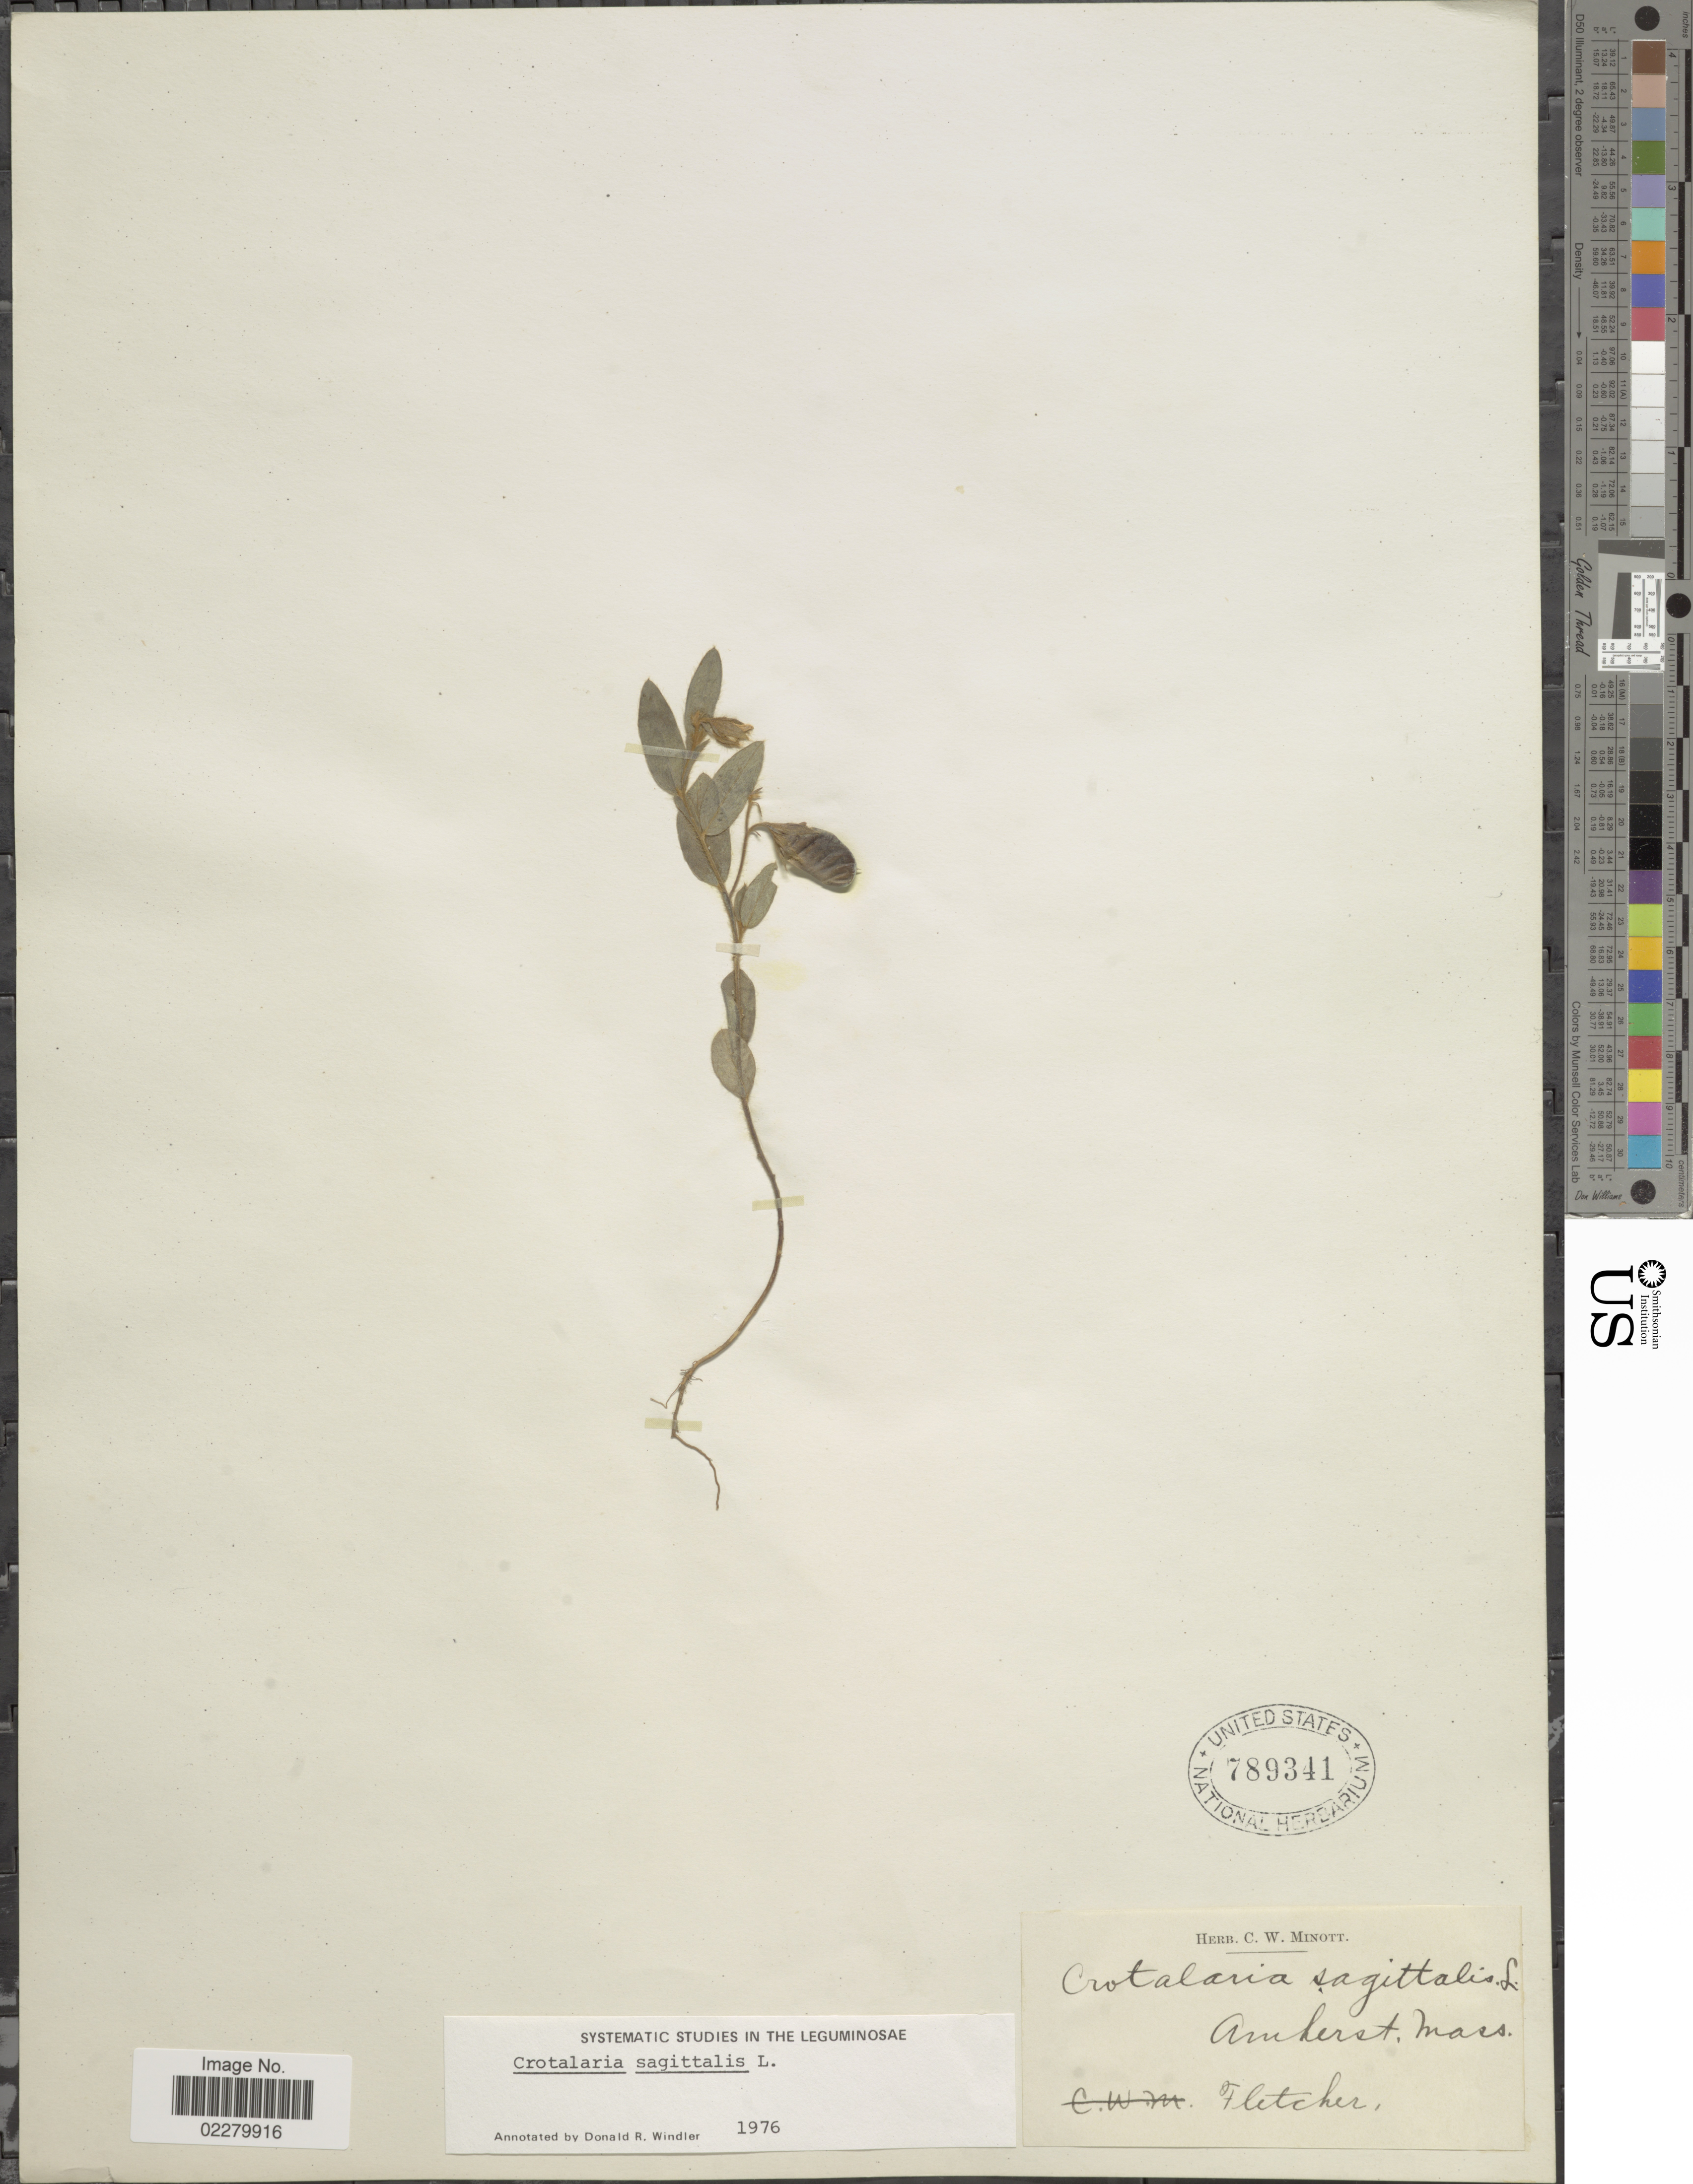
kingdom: Plantae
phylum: Tracheophyta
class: Magnoliopsida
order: Fabales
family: Fabaceae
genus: Crotalaria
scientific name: Crotalaria sagittalis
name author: L.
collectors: -. Fletcher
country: United States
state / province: Massachusetts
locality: Amherst, Mass.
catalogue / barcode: US 789341